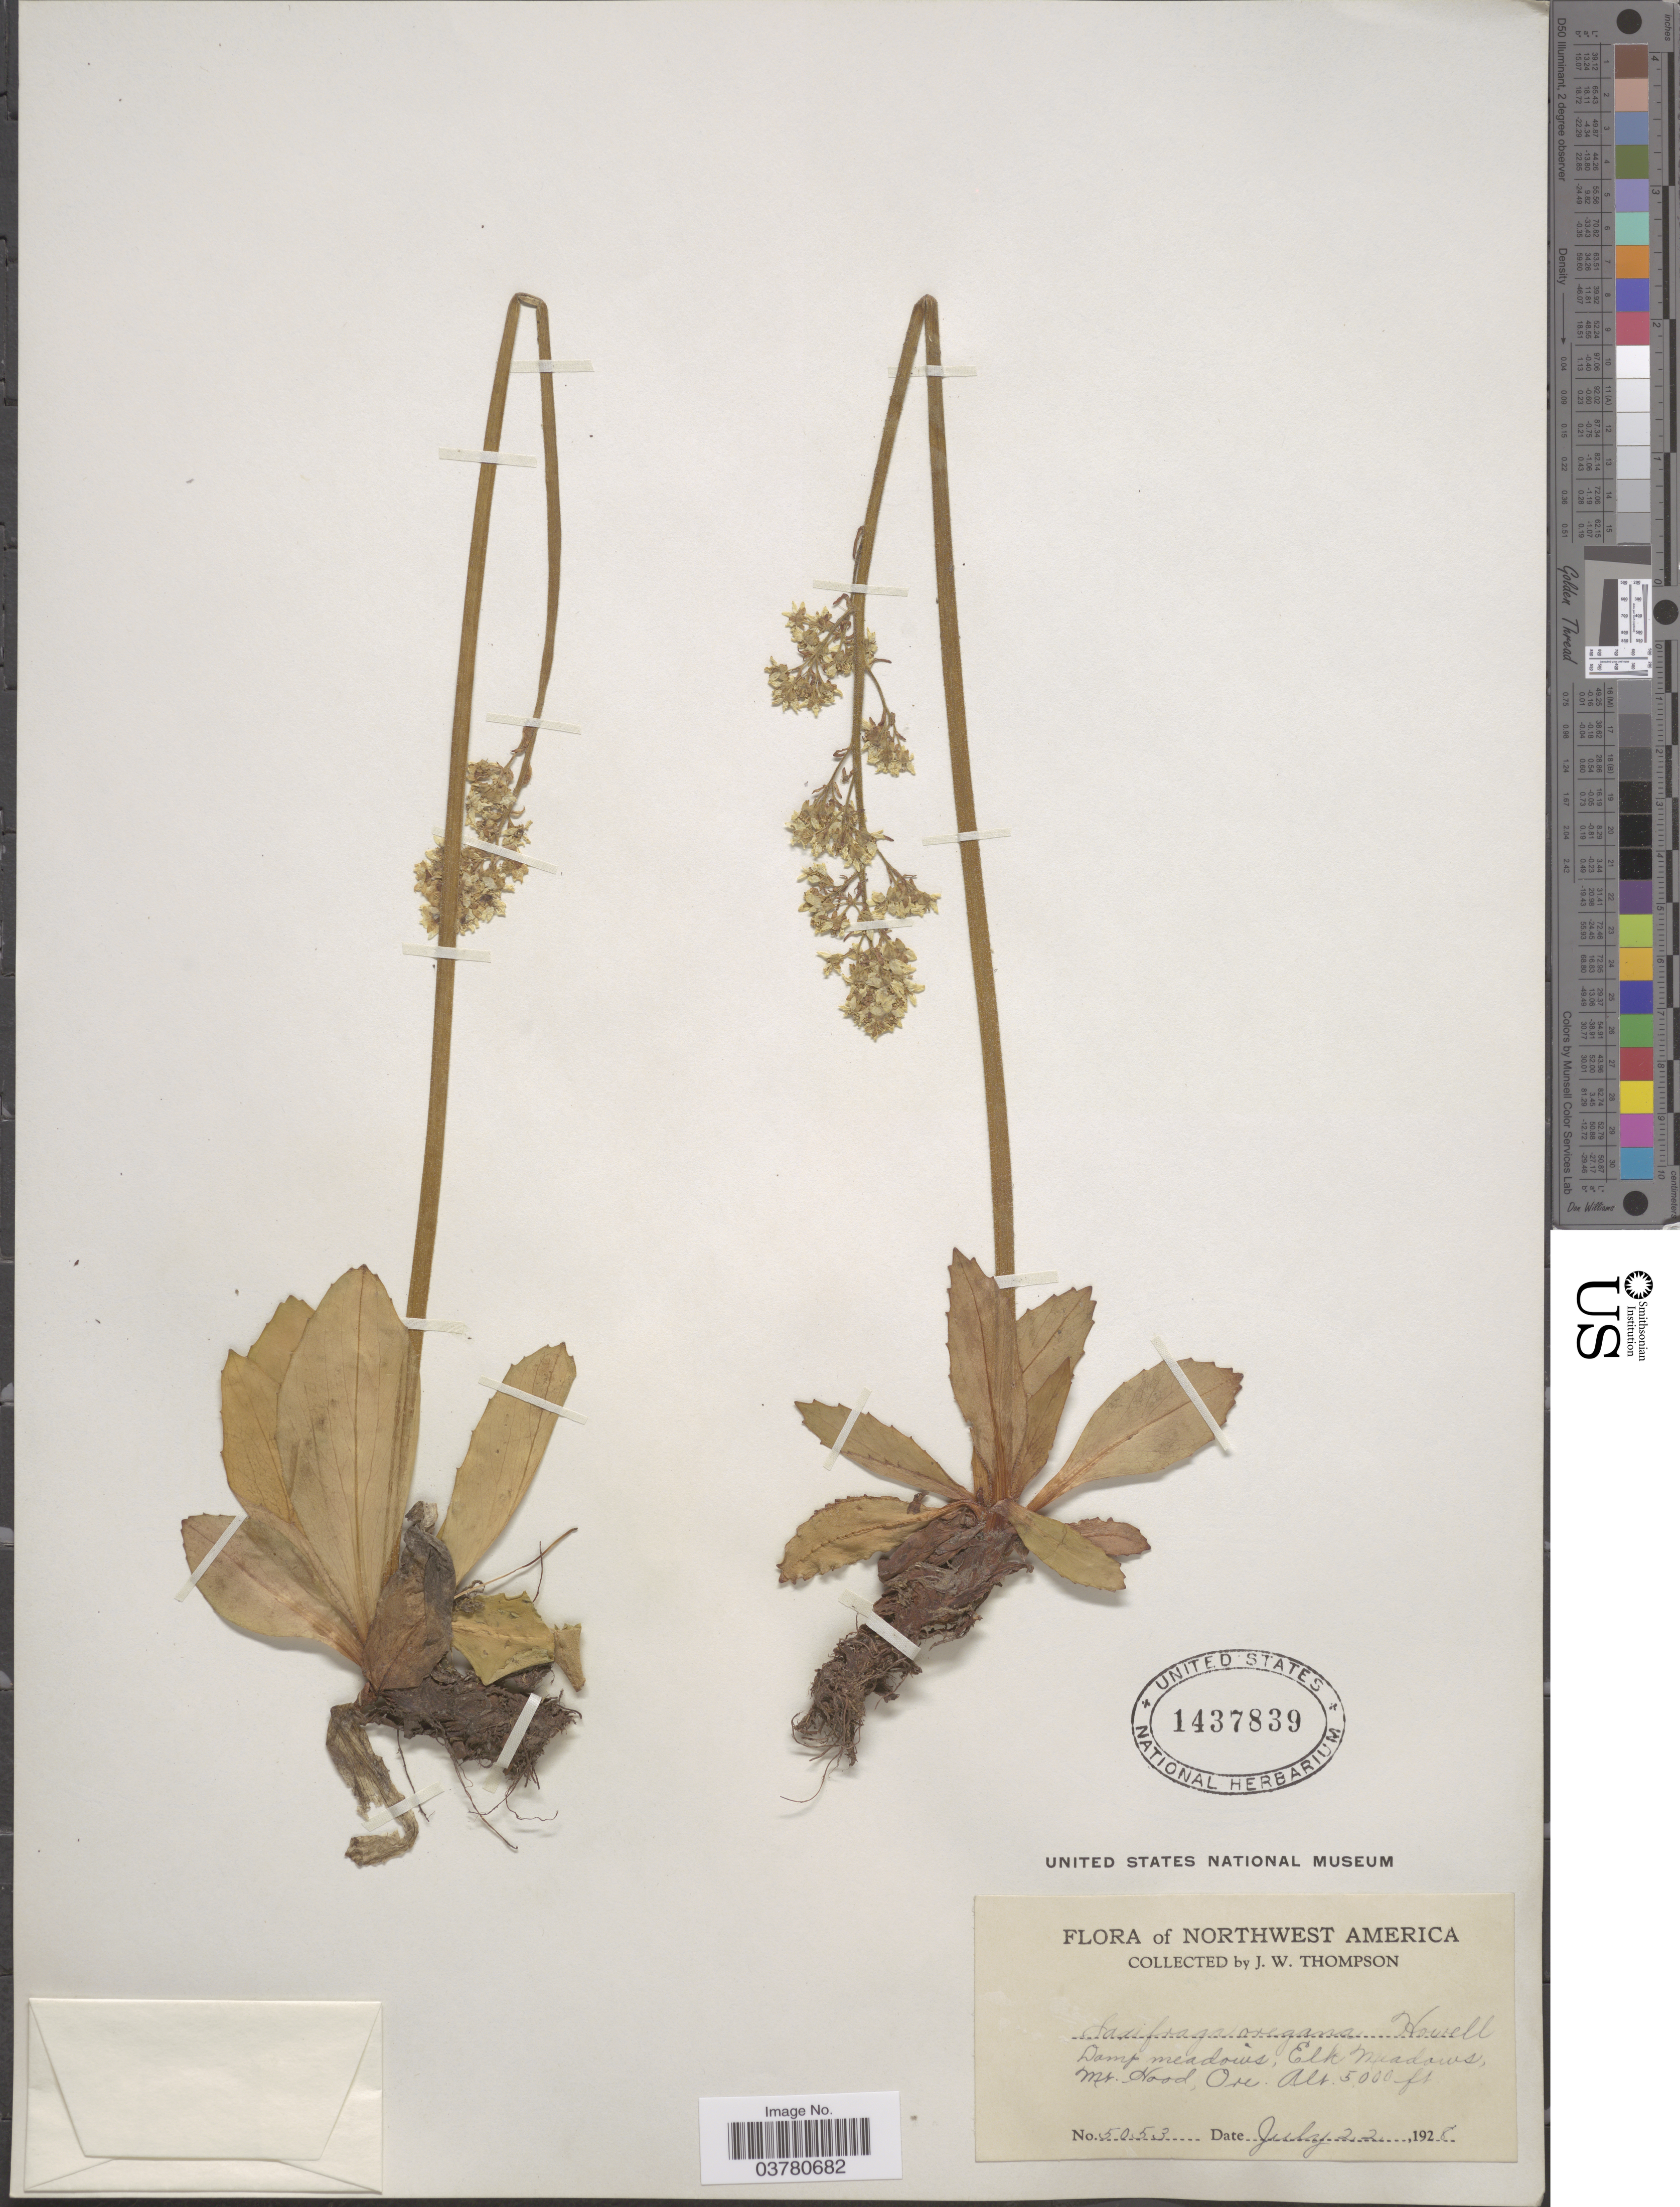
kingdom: Plantae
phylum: Tracheophyta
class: Magnoliopsida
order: Saxifragales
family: Saxifragaceae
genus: Micranthes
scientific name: Micranthes oregana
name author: (Howell) Small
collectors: J. Thompson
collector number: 5053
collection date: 1928-07-22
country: United States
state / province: Oregon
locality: Northwest America. Damp meadows, Elk Meadows, Mt. Hood.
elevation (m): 1524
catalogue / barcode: US 1437839